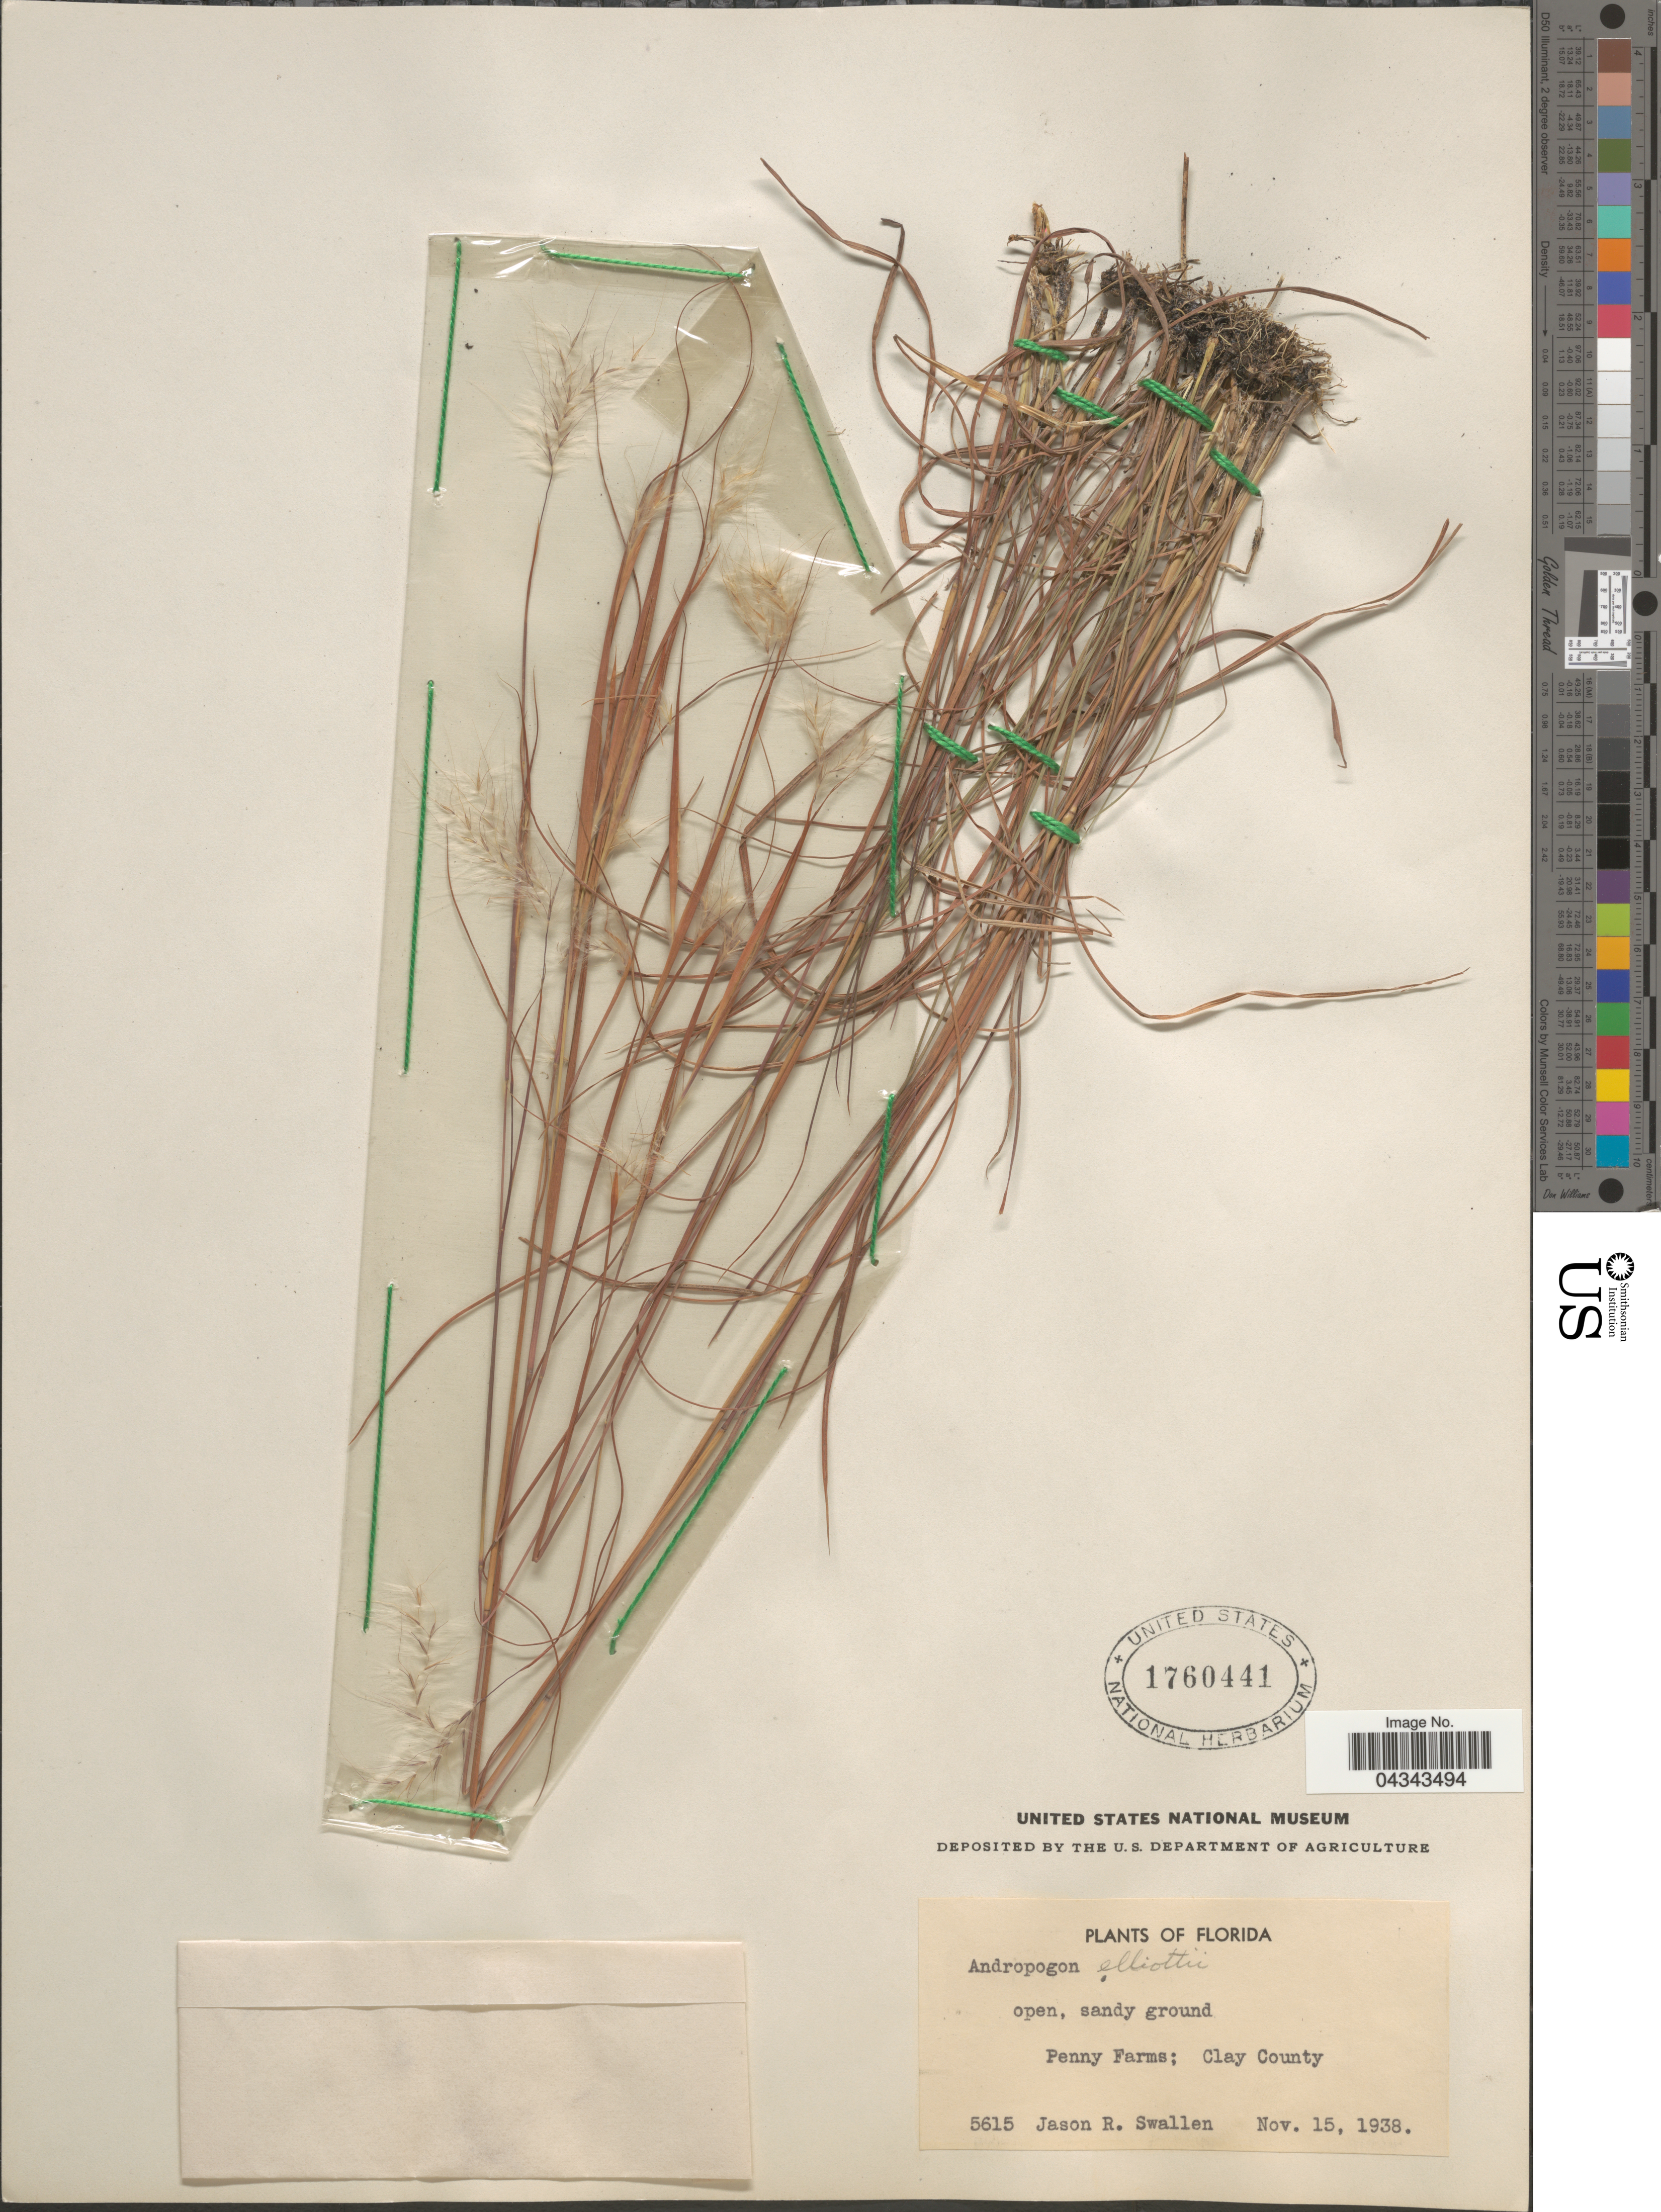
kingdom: Plantae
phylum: Tracheophyta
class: Liliopsida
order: Poales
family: Poaceae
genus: Andropogon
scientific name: Andropogon gyrans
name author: Ashe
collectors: J. R. Swallen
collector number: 5615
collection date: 1938-11-15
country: United States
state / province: Florida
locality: Penny Farms; Clay County.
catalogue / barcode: US 1760441